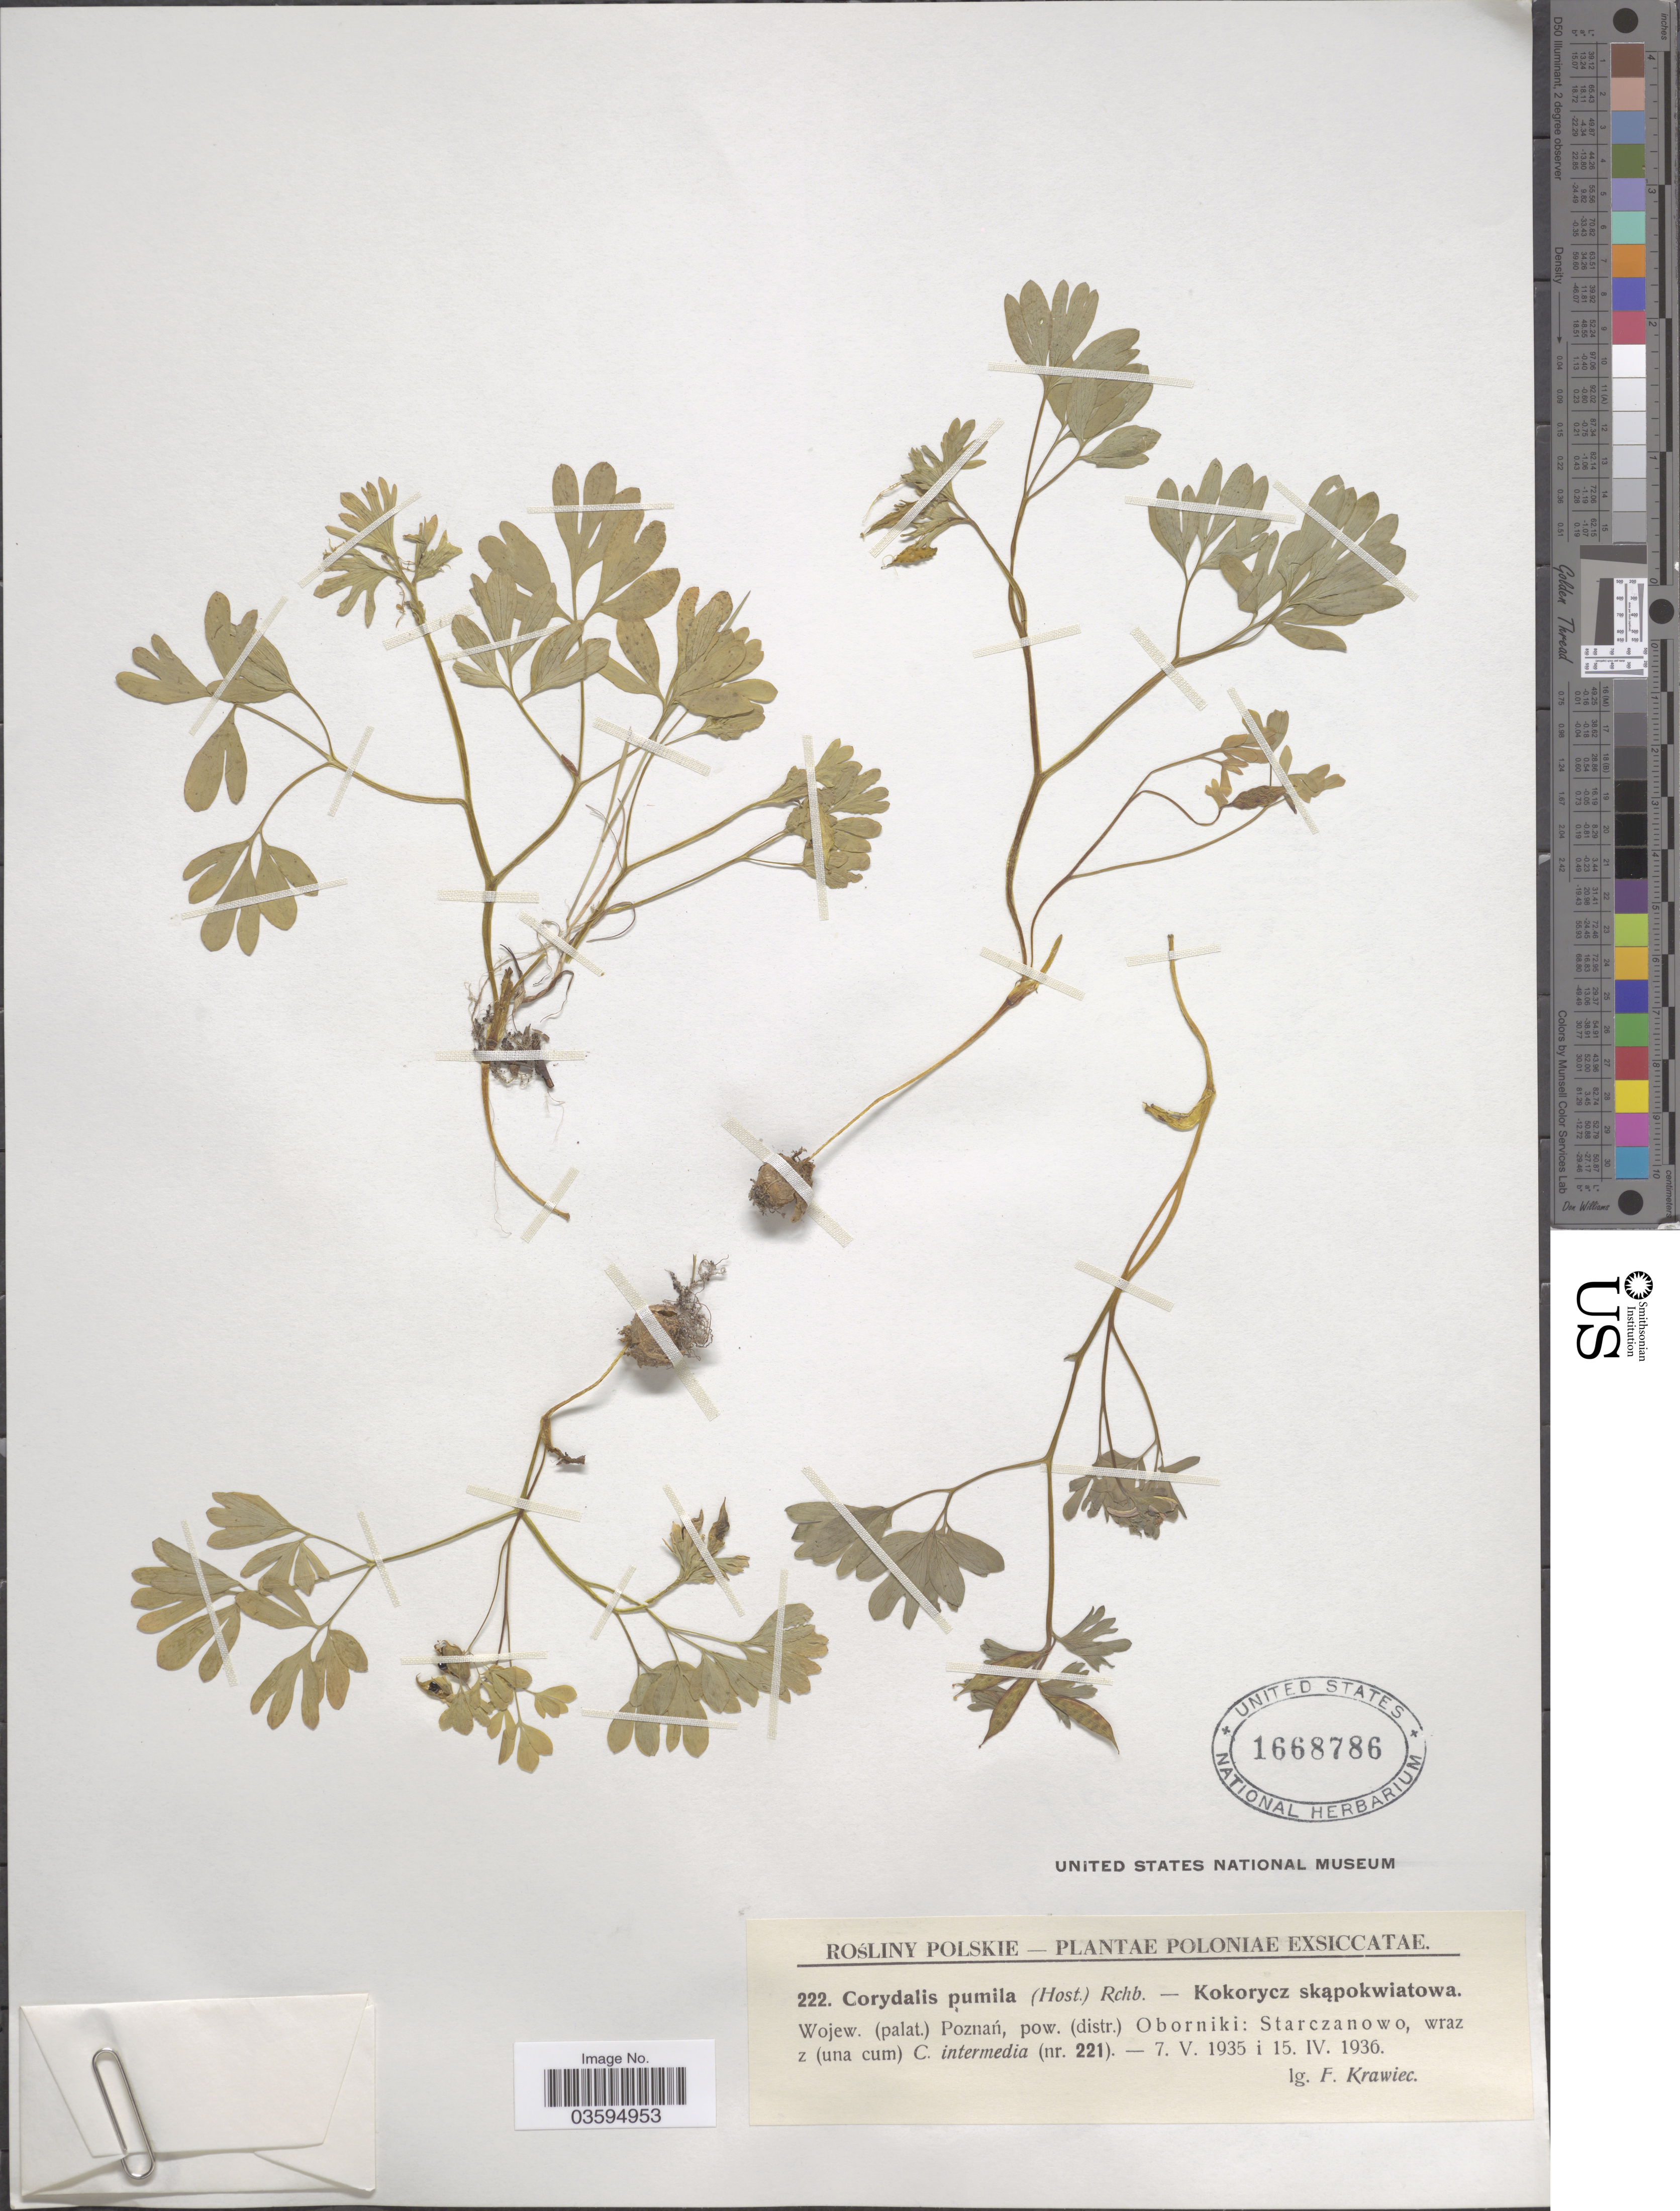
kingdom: Plantae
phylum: Tracheophyta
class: Magnoliopsida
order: Ranunculales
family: Papaveraceae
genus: Corydalis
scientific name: Corydalis pumila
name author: W.D.J. Koch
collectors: F. Krawiec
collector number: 222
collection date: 1935-05-07/1936-04-15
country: Poland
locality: Poloniae. Wojew. (palat.) Poznán, pow. (distr.) Oborniki: Starczanowo, wraz z (una cum) C. intermedia (nr. 221).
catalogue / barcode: US 1668786